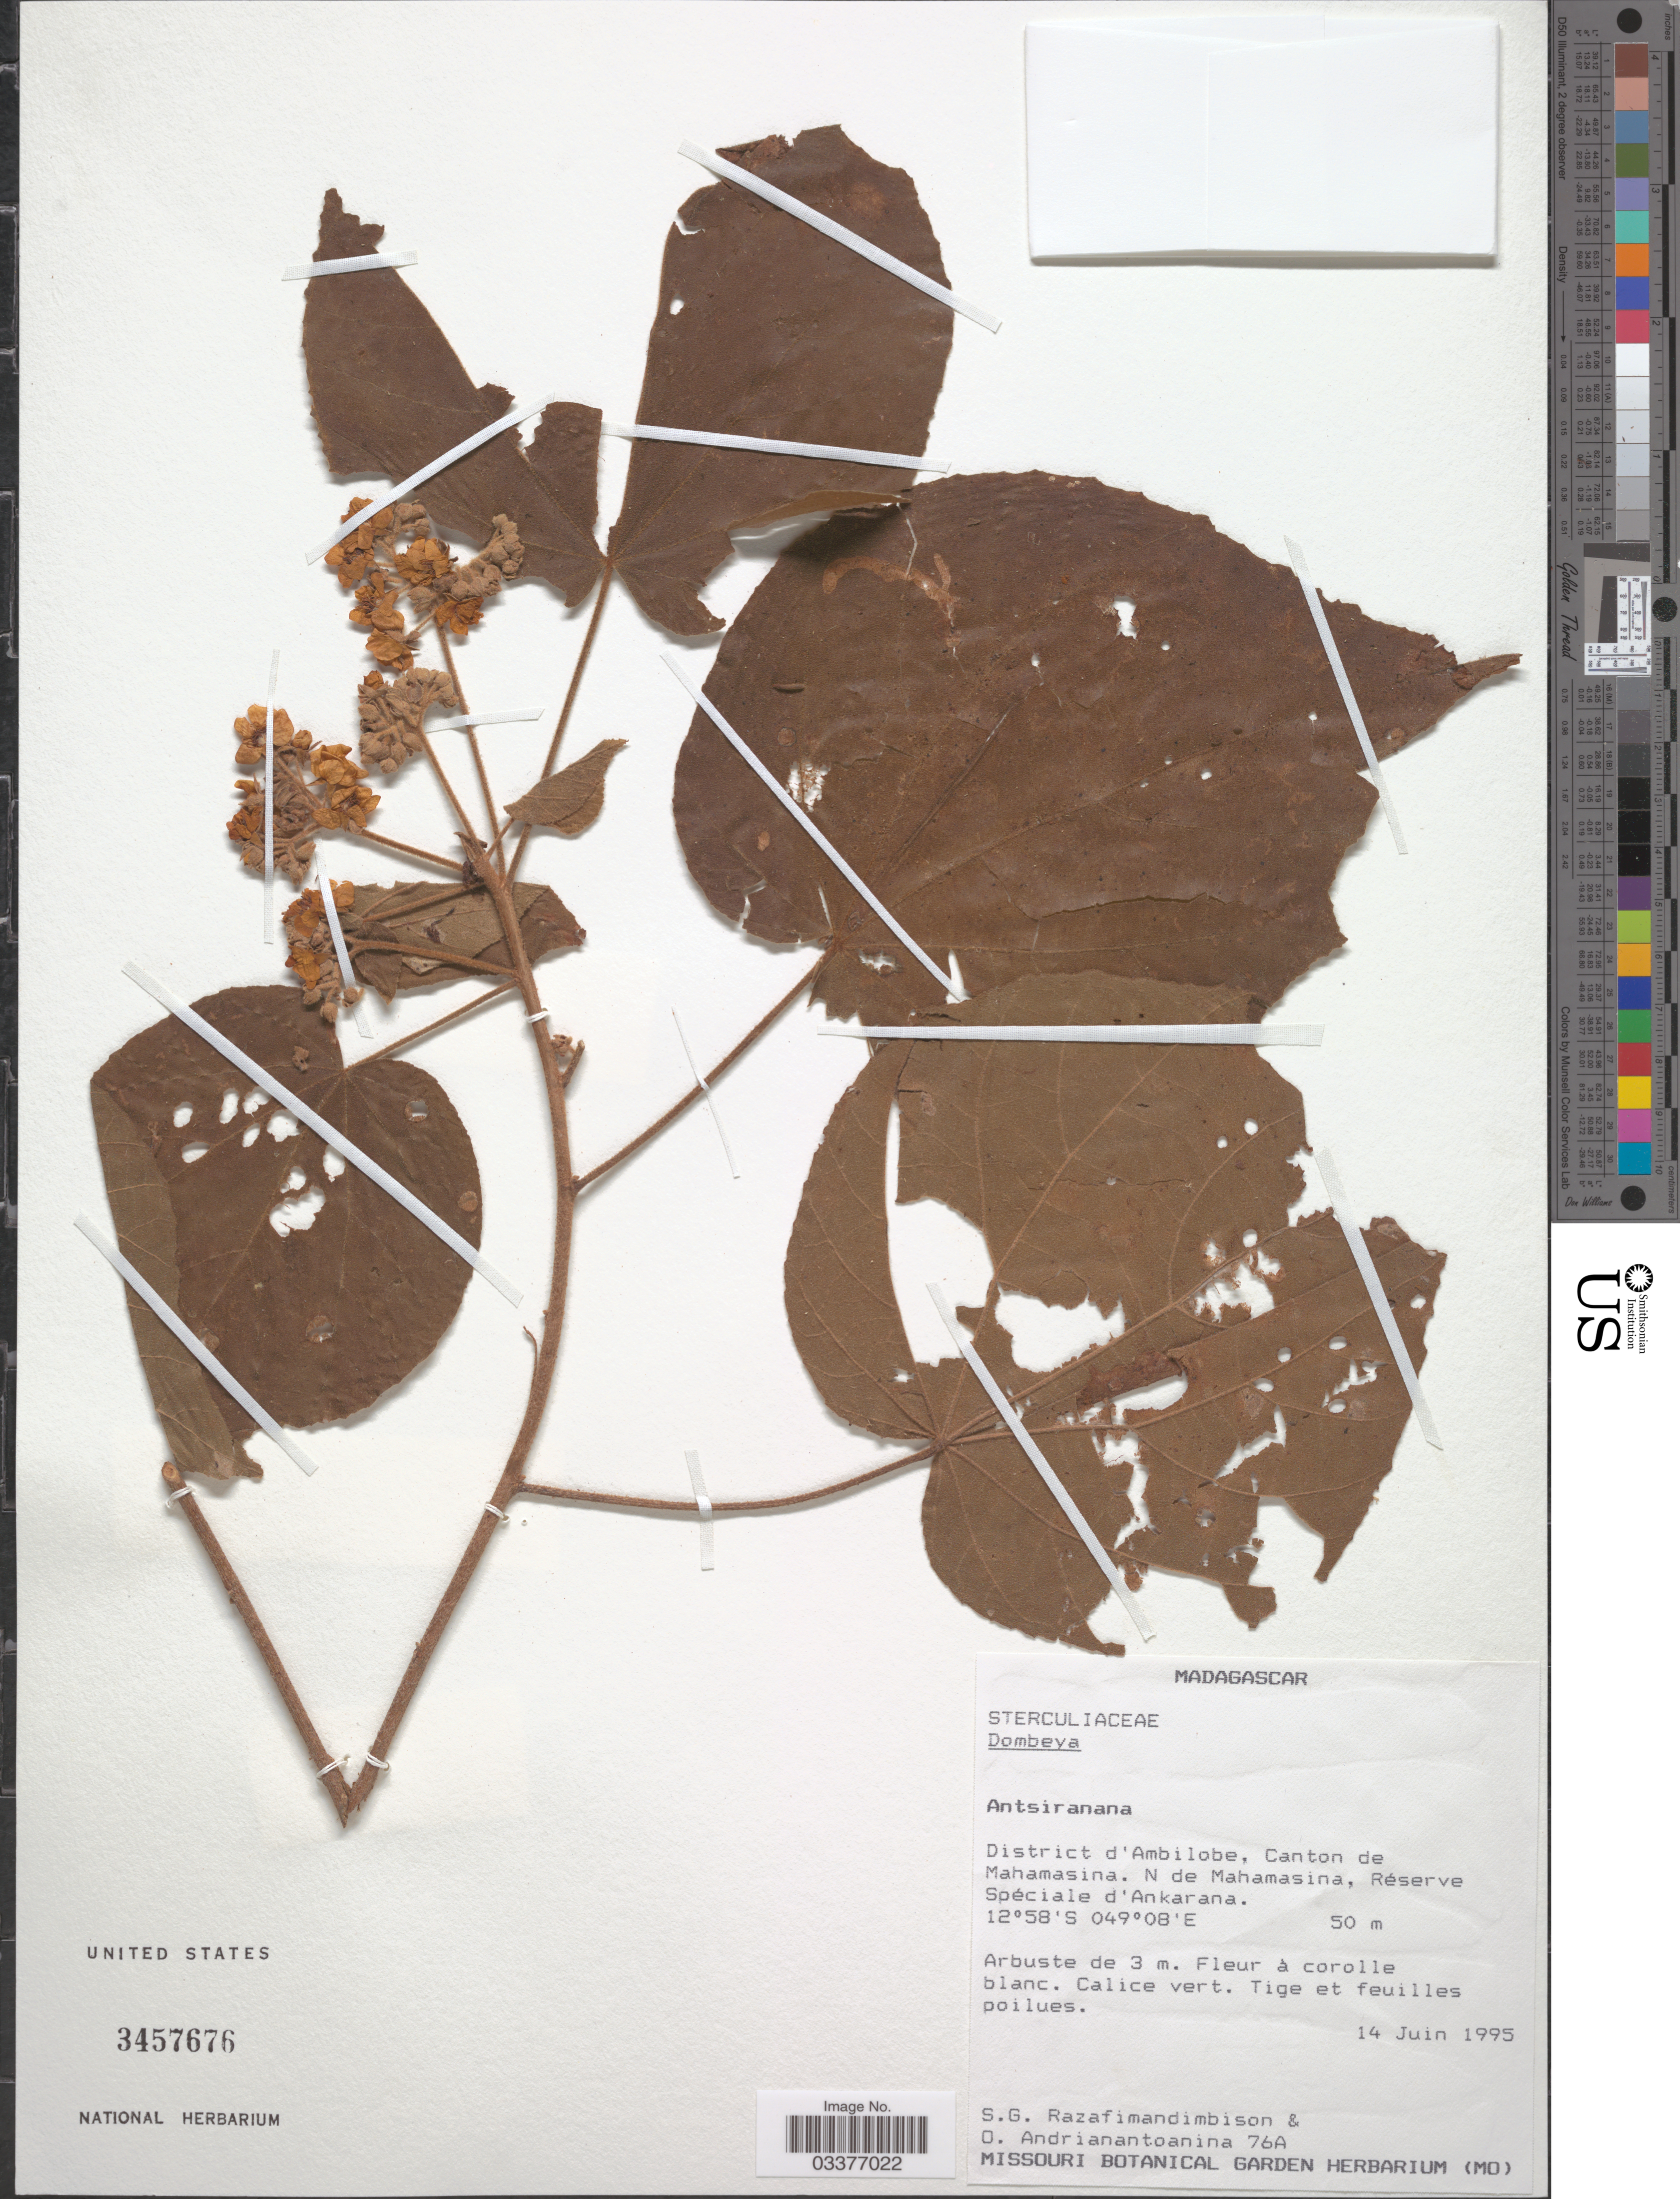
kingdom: Plantae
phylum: Tracheophyta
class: Magnoliopsida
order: Malvales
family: Malvaceae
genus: Dombeya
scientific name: Dombeya greveana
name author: Baill.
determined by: Jourdain-Fievet, L.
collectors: S. G. Razafimandimbison & O. Andrianantoanina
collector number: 76A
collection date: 1995-06-14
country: Madagascar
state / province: Diana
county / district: Ambilobe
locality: District d'Ambilobe, Canton de Mahamasina. N de Mahamasina, Réserve Spéciale d'Ankarana.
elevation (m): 50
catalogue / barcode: US 3457676